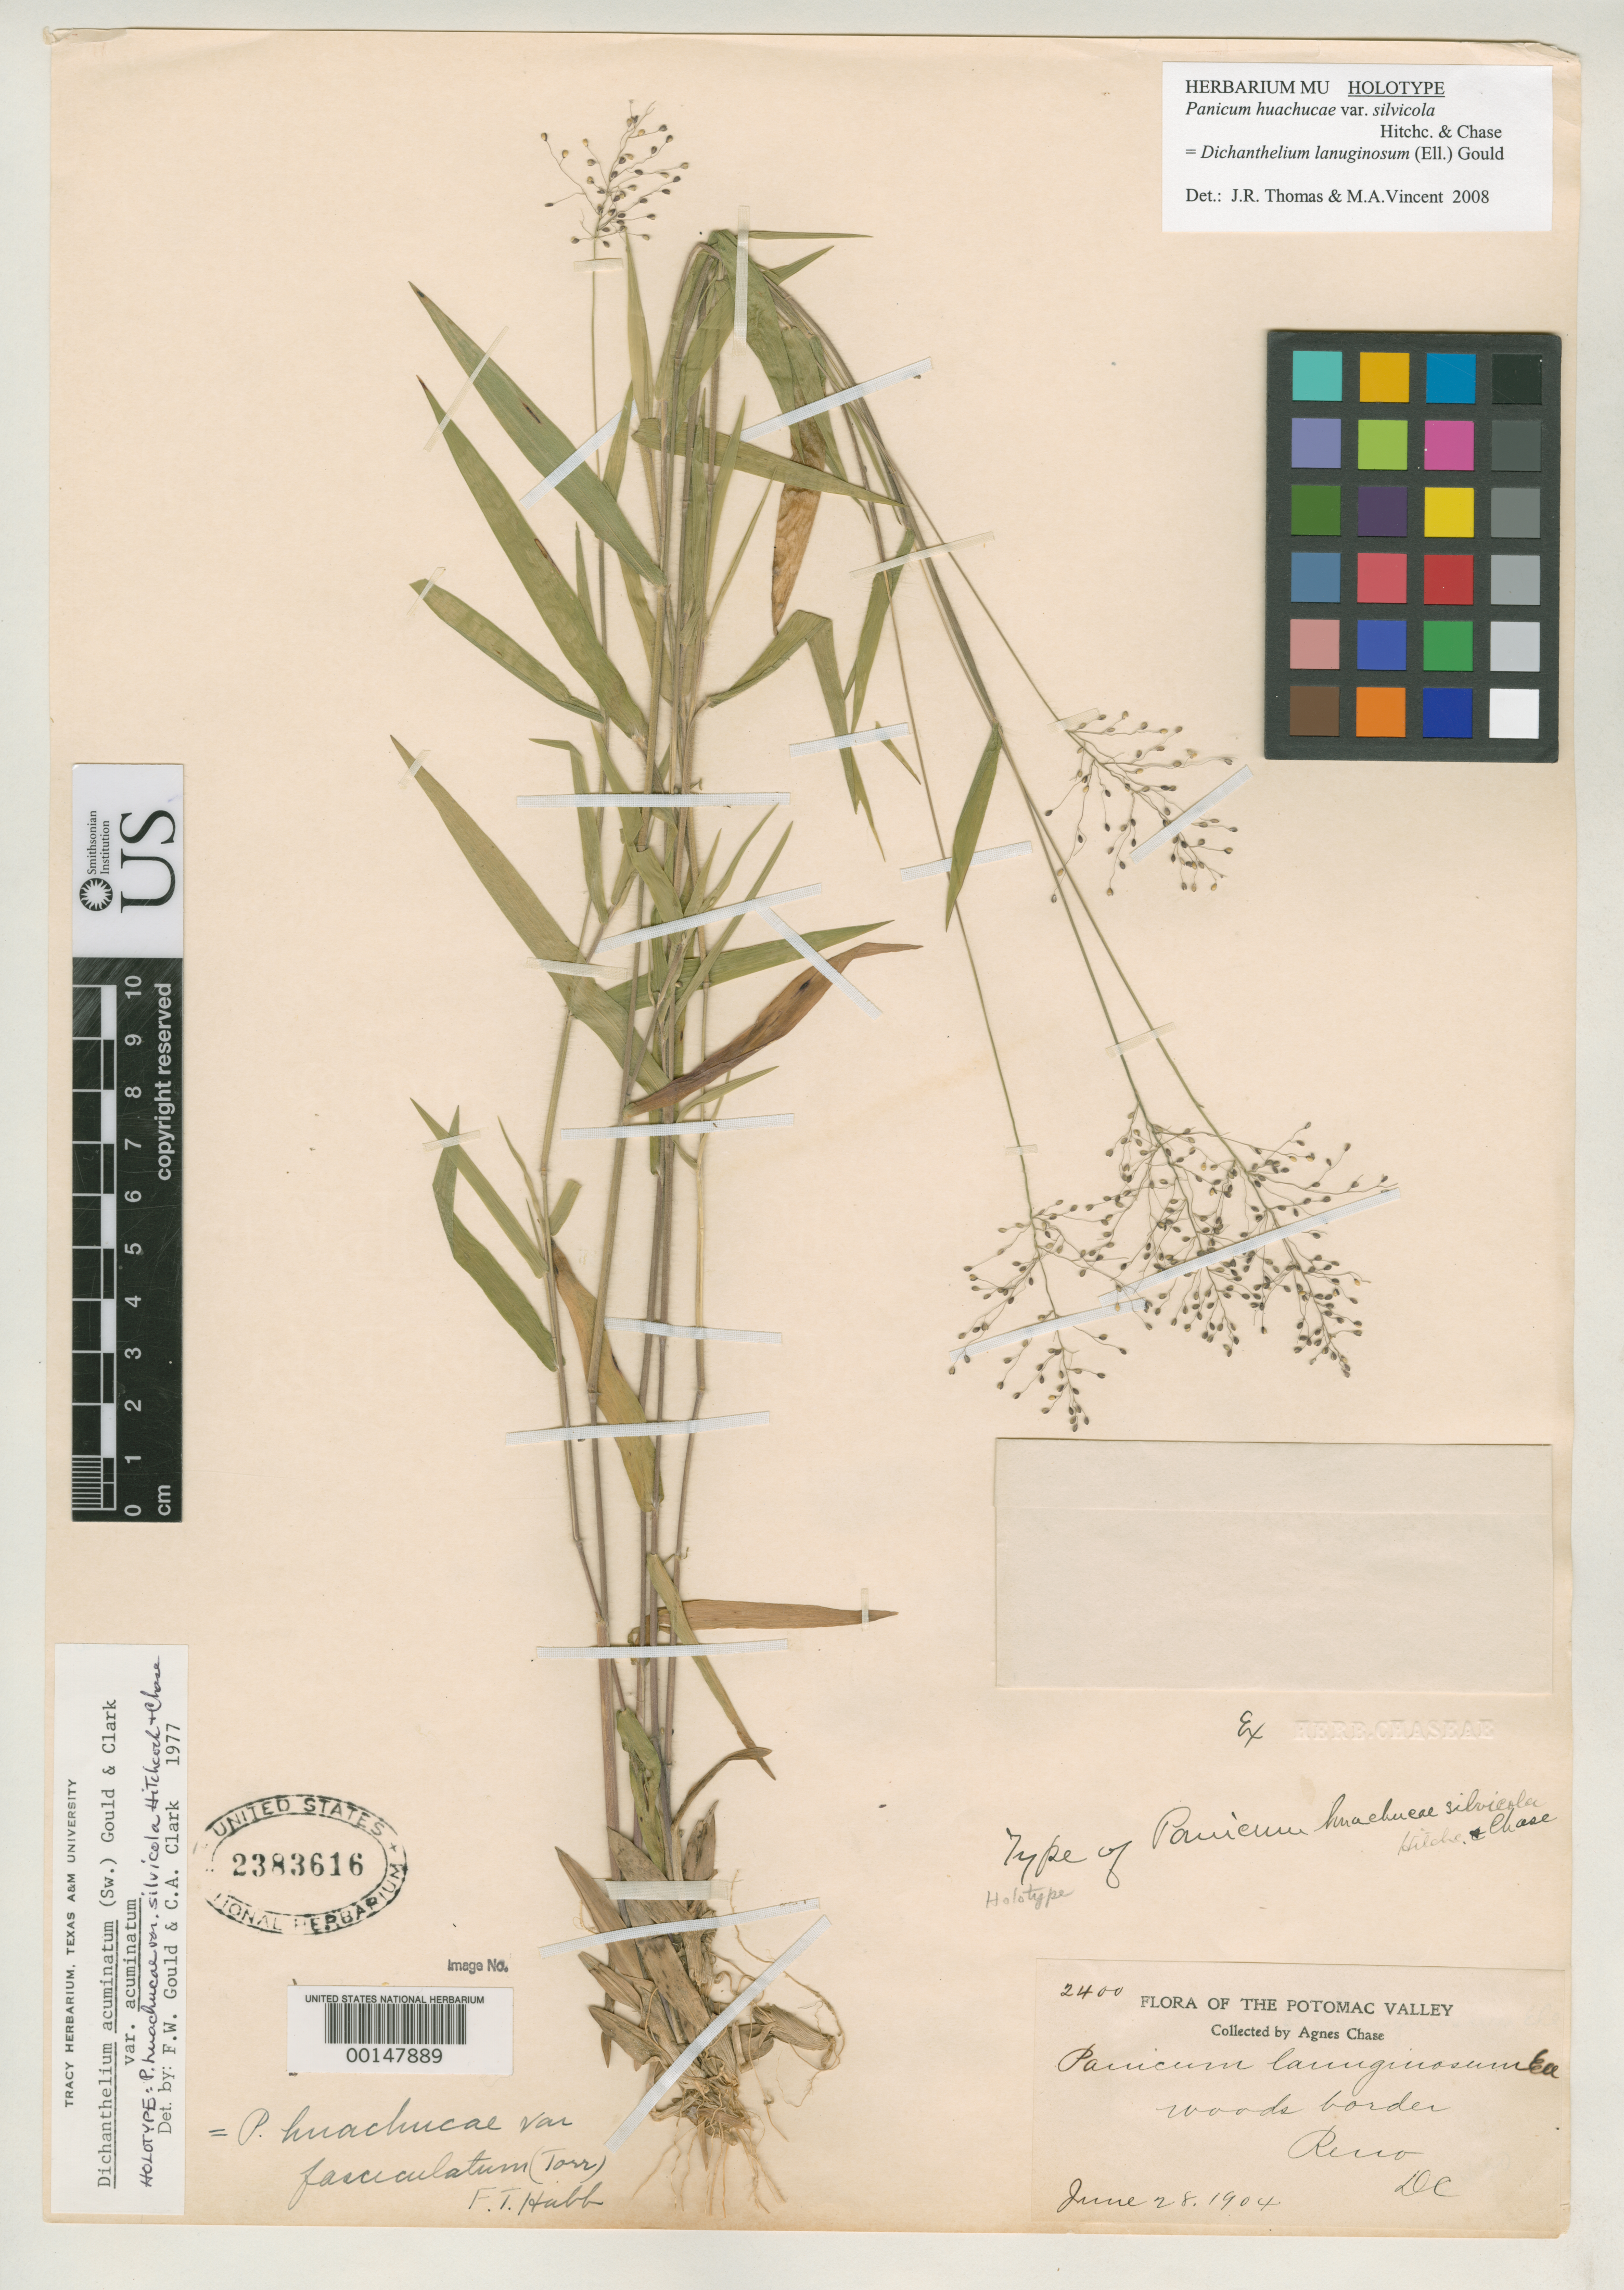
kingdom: Plantae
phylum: Tracheophyta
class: Liliopsida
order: Poales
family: Poaceae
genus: Panicum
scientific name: Panicum huachucae var. silvicola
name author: Hitchc. & Chase in B.L. Rob.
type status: Holotype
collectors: A. Chase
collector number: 2400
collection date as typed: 28 Jun 1904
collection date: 1904-06-28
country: United States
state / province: District of Columbia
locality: Reno.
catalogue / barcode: US 2383616